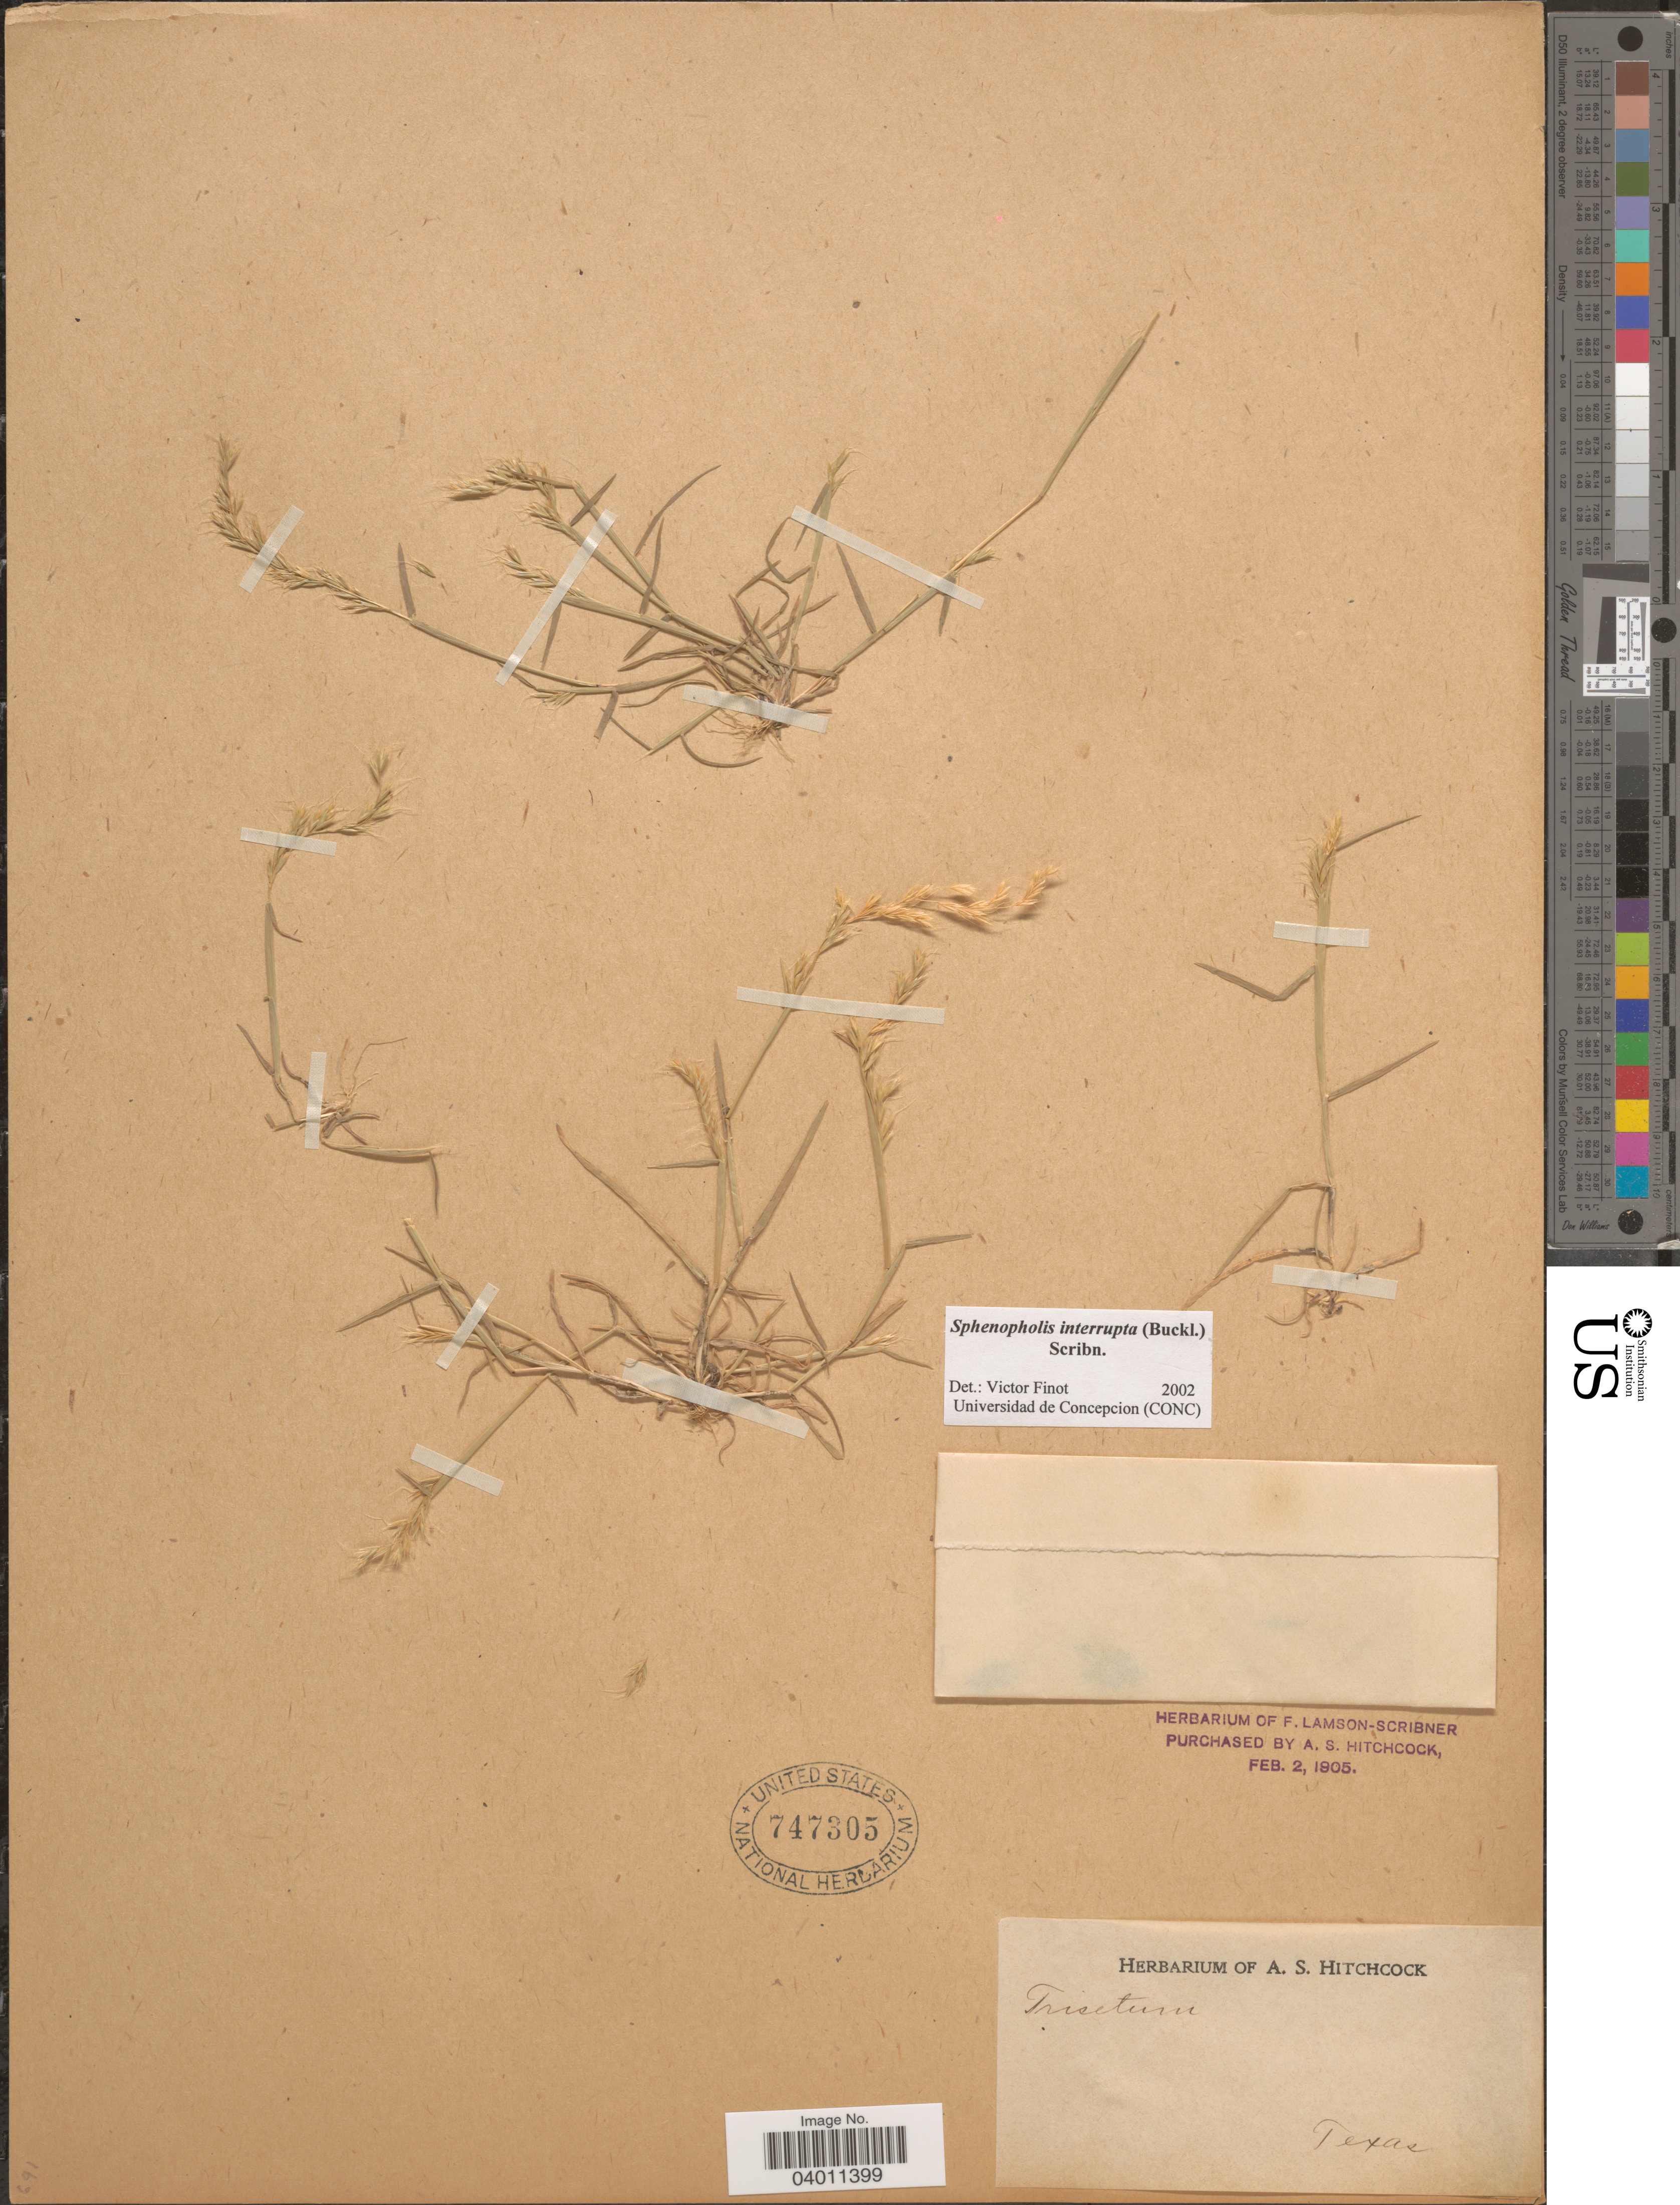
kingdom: Plantae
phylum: Tracheophyta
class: Liliopsida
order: Poales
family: Poaceae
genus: Sphenopholis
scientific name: Sphenopholis interrupta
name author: (Buckley) Scribn.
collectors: Ex herb. A. S. Hitchcock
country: United States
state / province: Texas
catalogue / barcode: US 747305